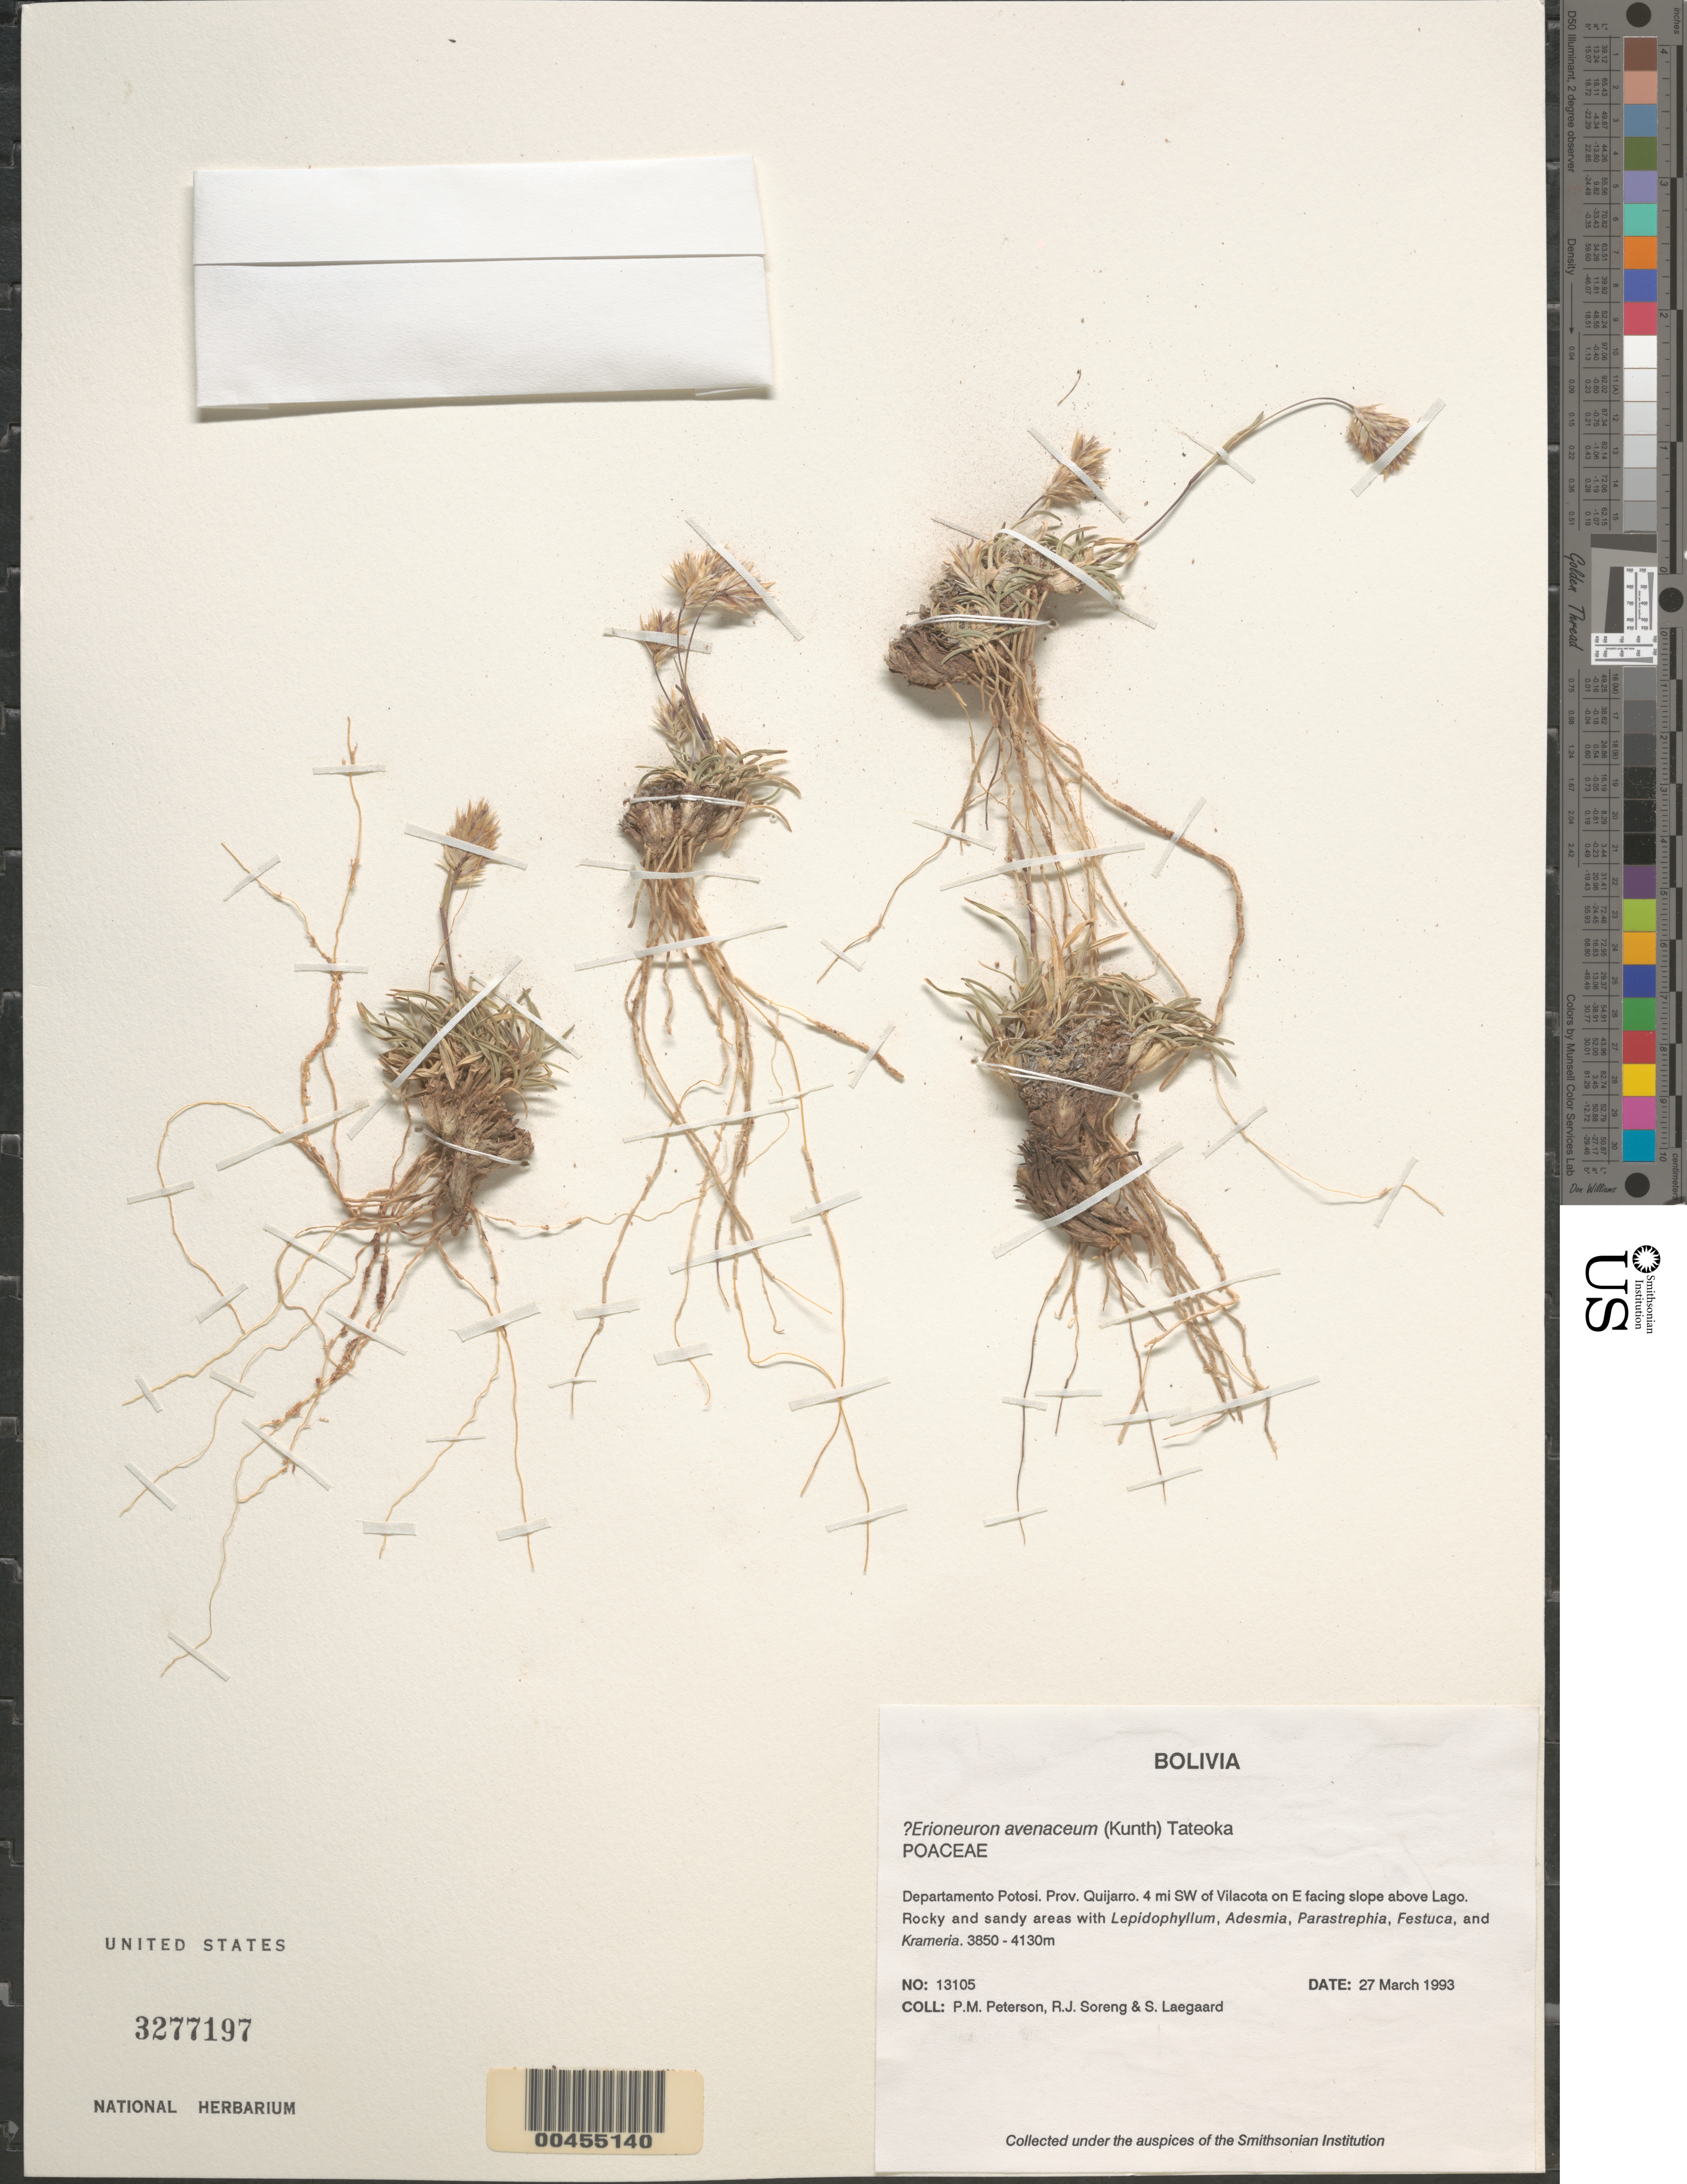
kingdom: Plantae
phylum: Tracheophyta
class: Liliopsida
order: Poales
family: Poaceae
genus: Erioneuron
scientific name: Erioneuron avenaceum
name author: (Kunth) Tateoka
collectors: P. M. Peterson, R. J. Soreng & S. Lægaard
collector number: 13105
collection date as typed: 27 Mar 1993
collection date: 1993-03-27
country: Bolivia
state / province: Potosí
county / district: Quijarro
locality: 4 mi SW of Villa Alota on E facing slope above lago.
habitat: Rocky and sandy areas with Lepidophyllum, Adesmia, Parastrephia, Festuca, and Krameria.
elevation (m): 3850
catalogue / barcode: US 3277197